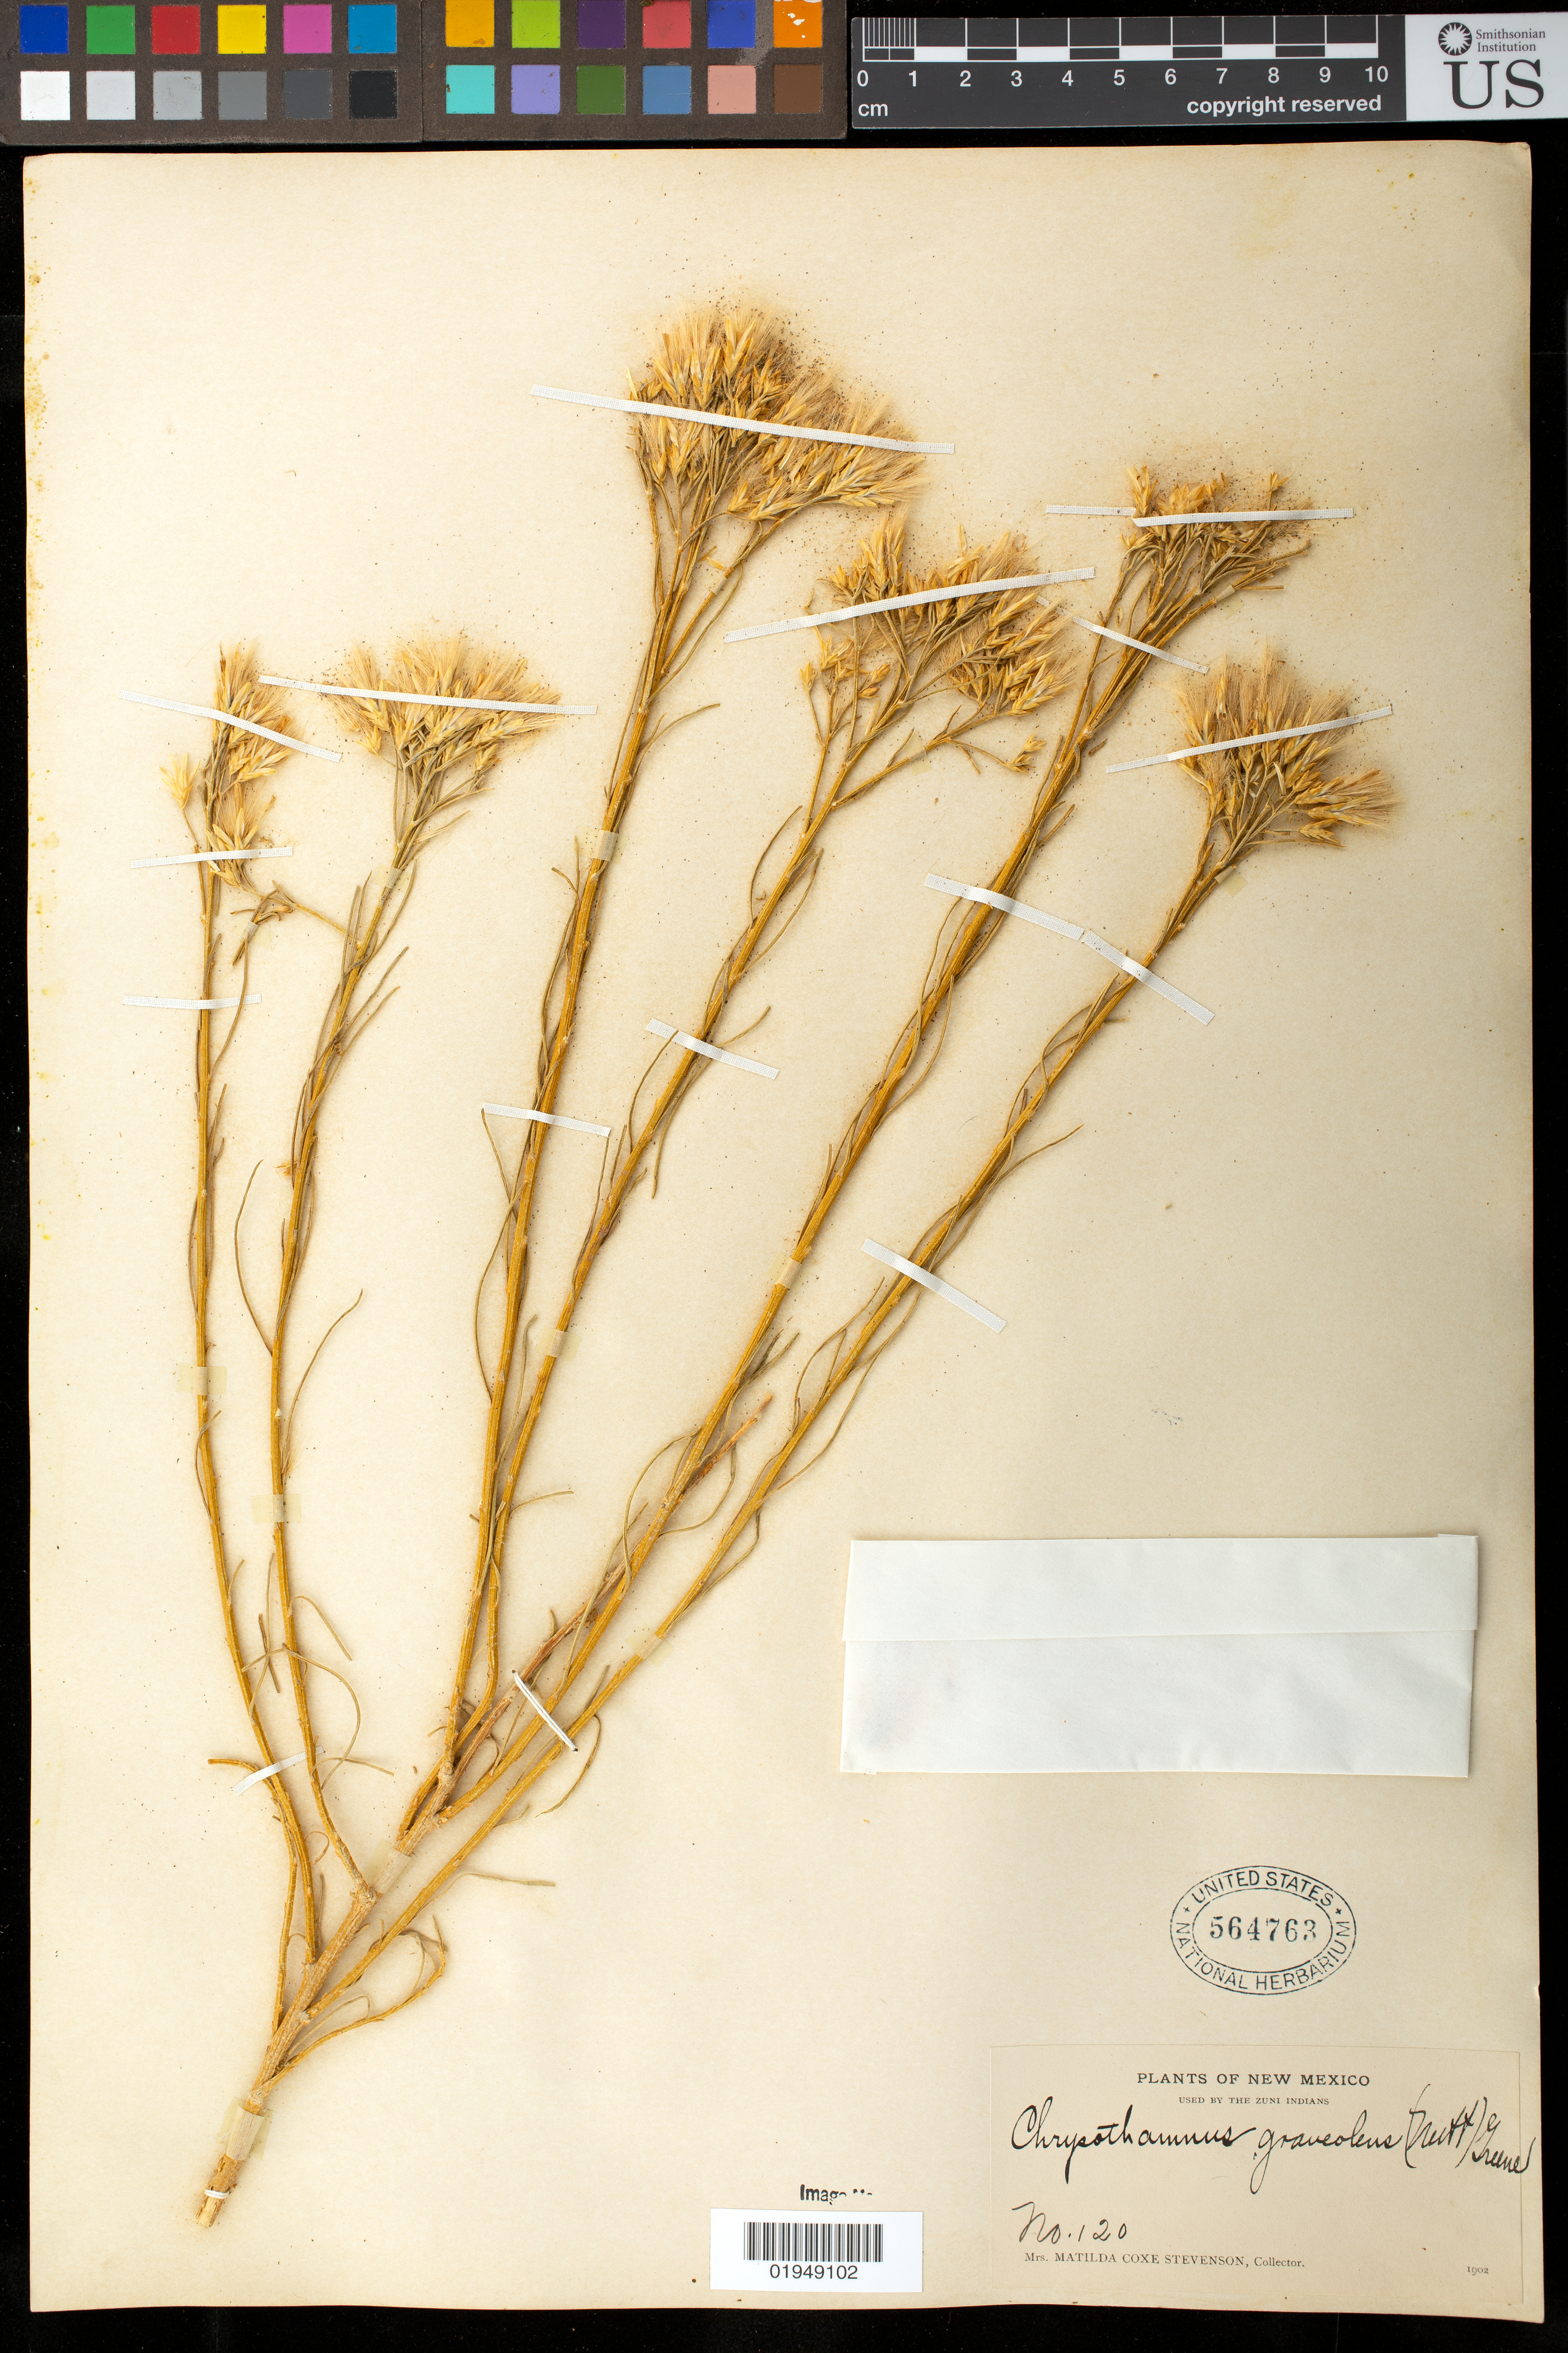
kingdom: Plantae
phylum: Tracheophyta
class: Magnoliopsida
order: Asterales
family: Asteraceae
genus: Ericameria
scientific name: Ericameria nauseosa var. graveolens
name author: (Nutt.) Reveal & Schuyler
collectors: M. Stevenson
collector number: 120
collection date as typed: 1902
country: United States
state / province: New Mexico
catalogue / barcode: US 564763